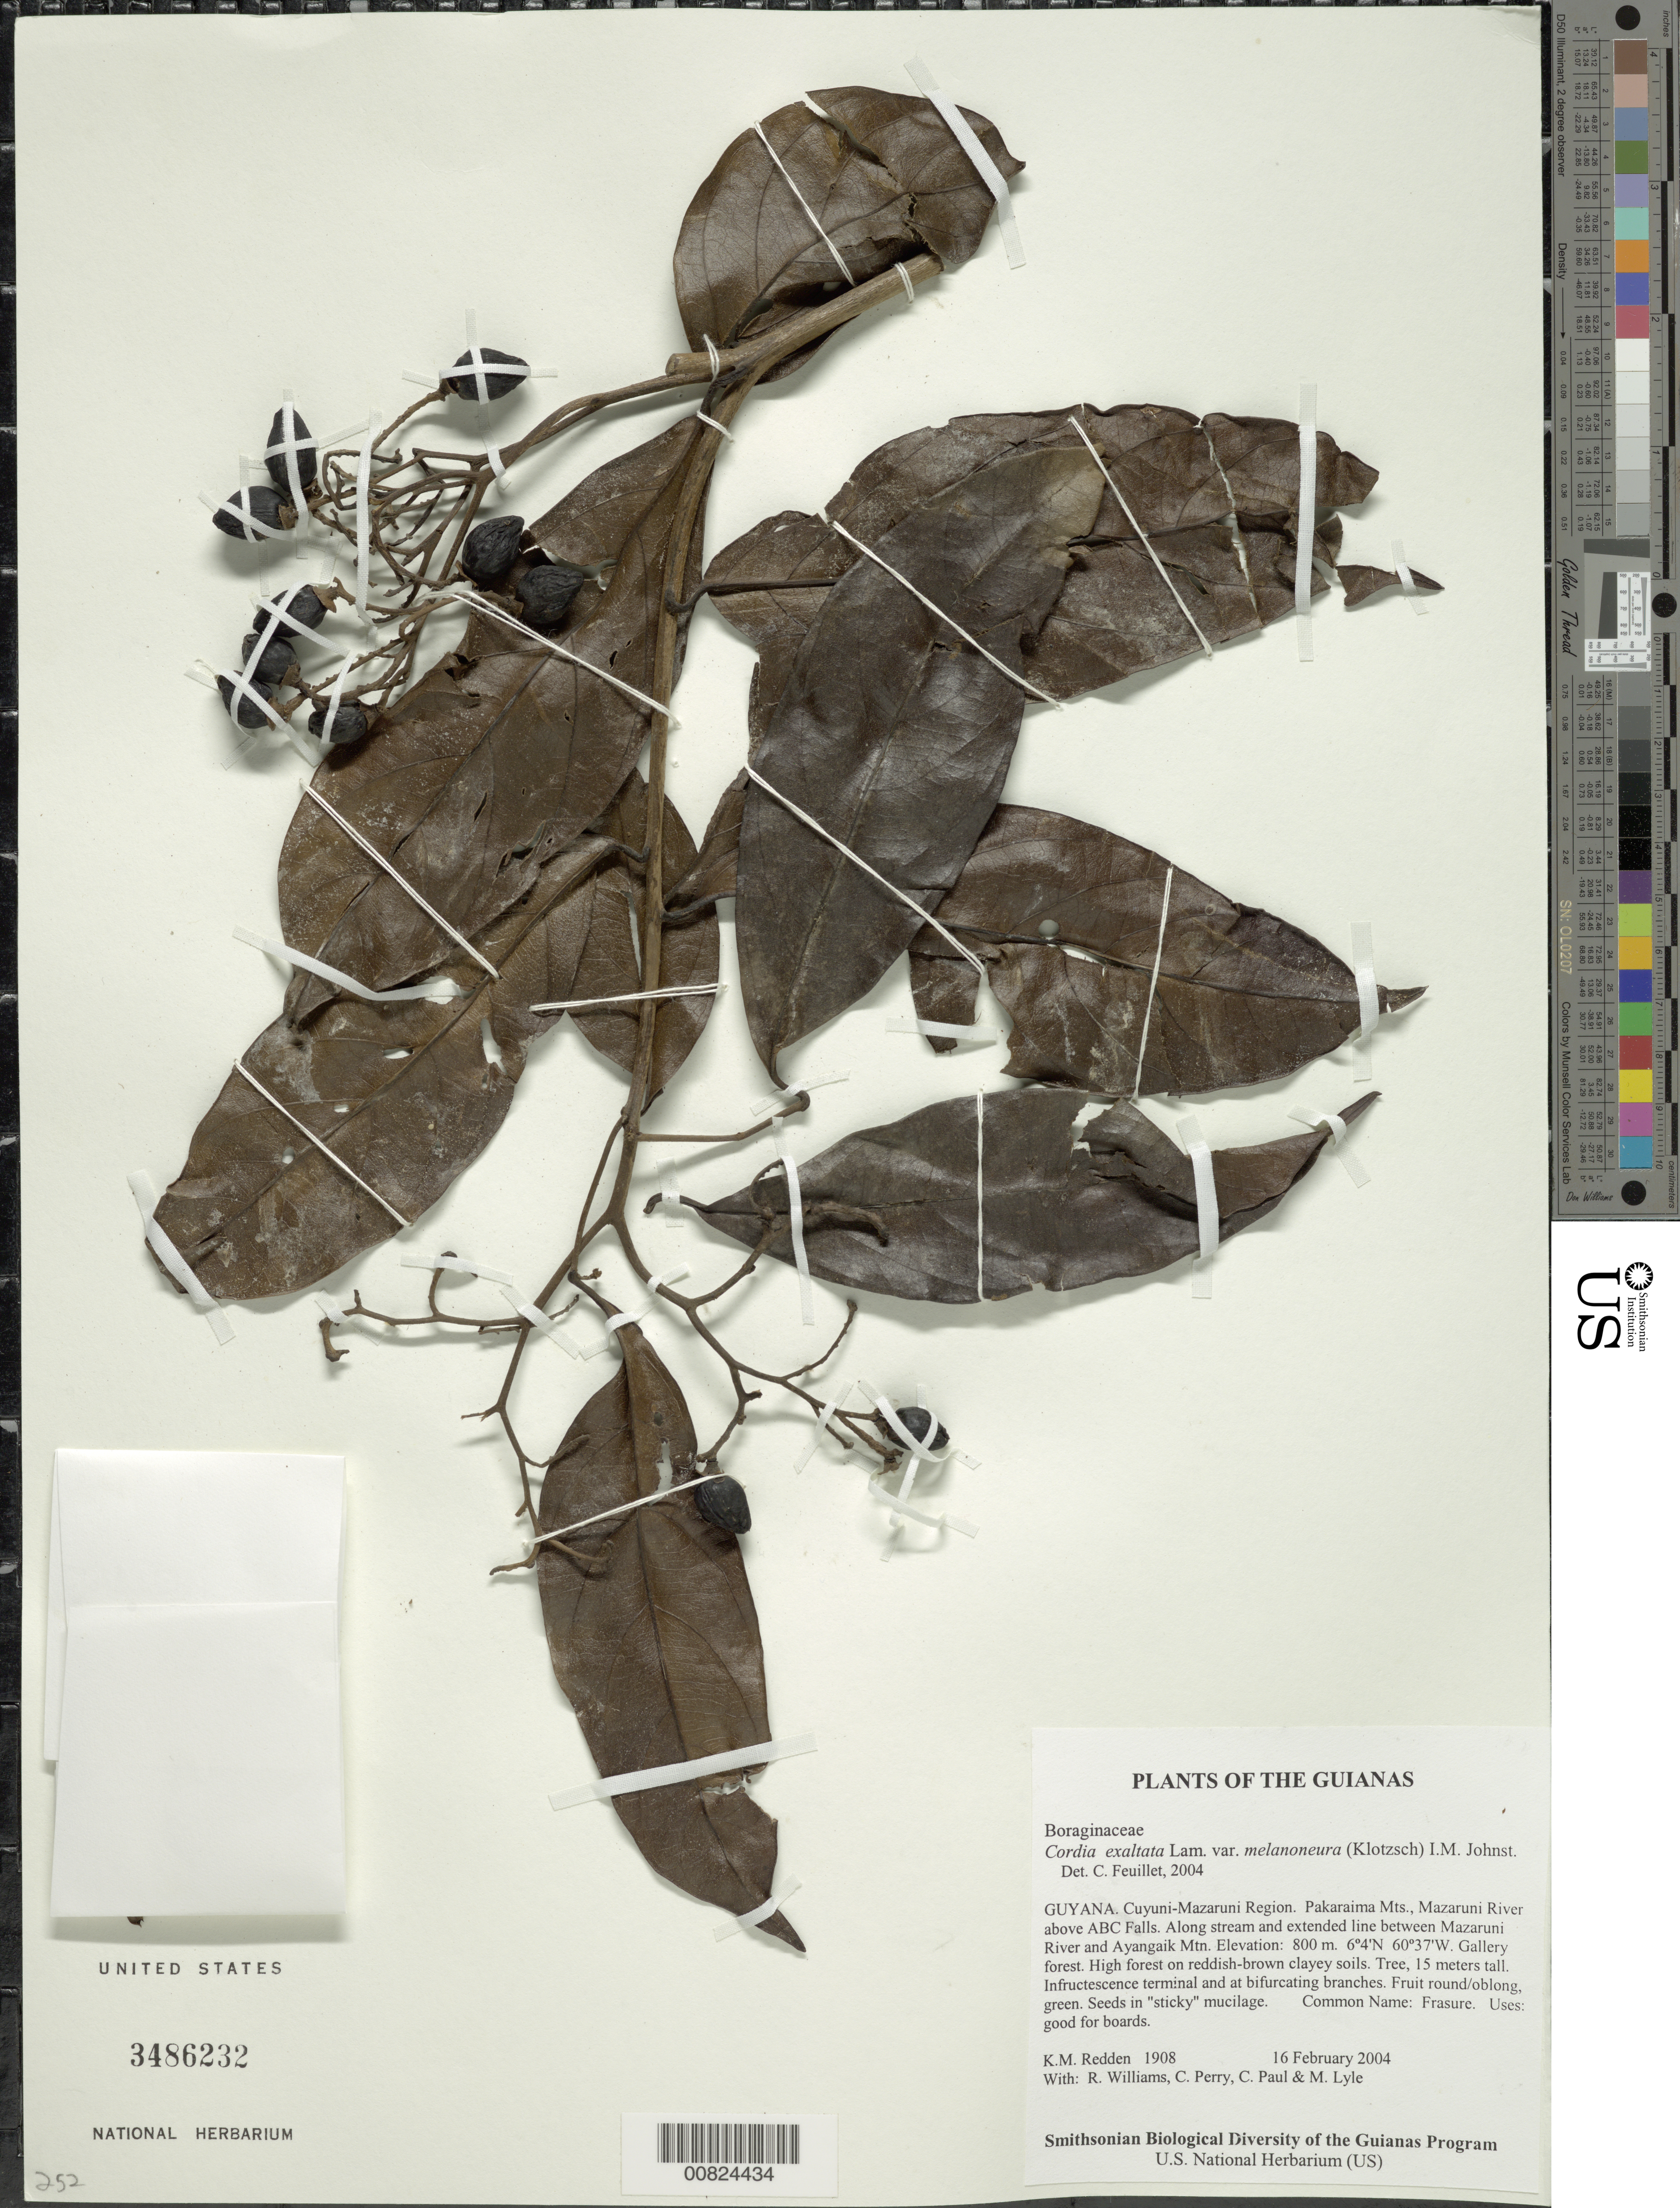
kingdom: Plantae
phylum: Tracheophyta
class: Magnoliopsida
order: Boraginales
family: Cordiaceae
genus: Cordia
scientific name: Cordia exaltata var. melanoneura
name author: (Klotzsch) I.M. Johnst.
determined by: Feuillet, C.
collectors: K. M. Redden, R. Williams, C. Perry, C. Paul & M. Lyle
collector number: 1908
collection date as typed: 16 February 2004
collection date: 2004-02-16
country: Guyana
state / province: Cuyuni-Mazaruni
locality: Pakaraima Mts., Mazaruni River above ABC Falls. Along stream and extended line between Mazaruni River and Ayangaik Mtn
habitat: Gallery forest. High forest on reddish-brown clayey soils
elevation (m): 800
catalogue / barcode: US 3486232